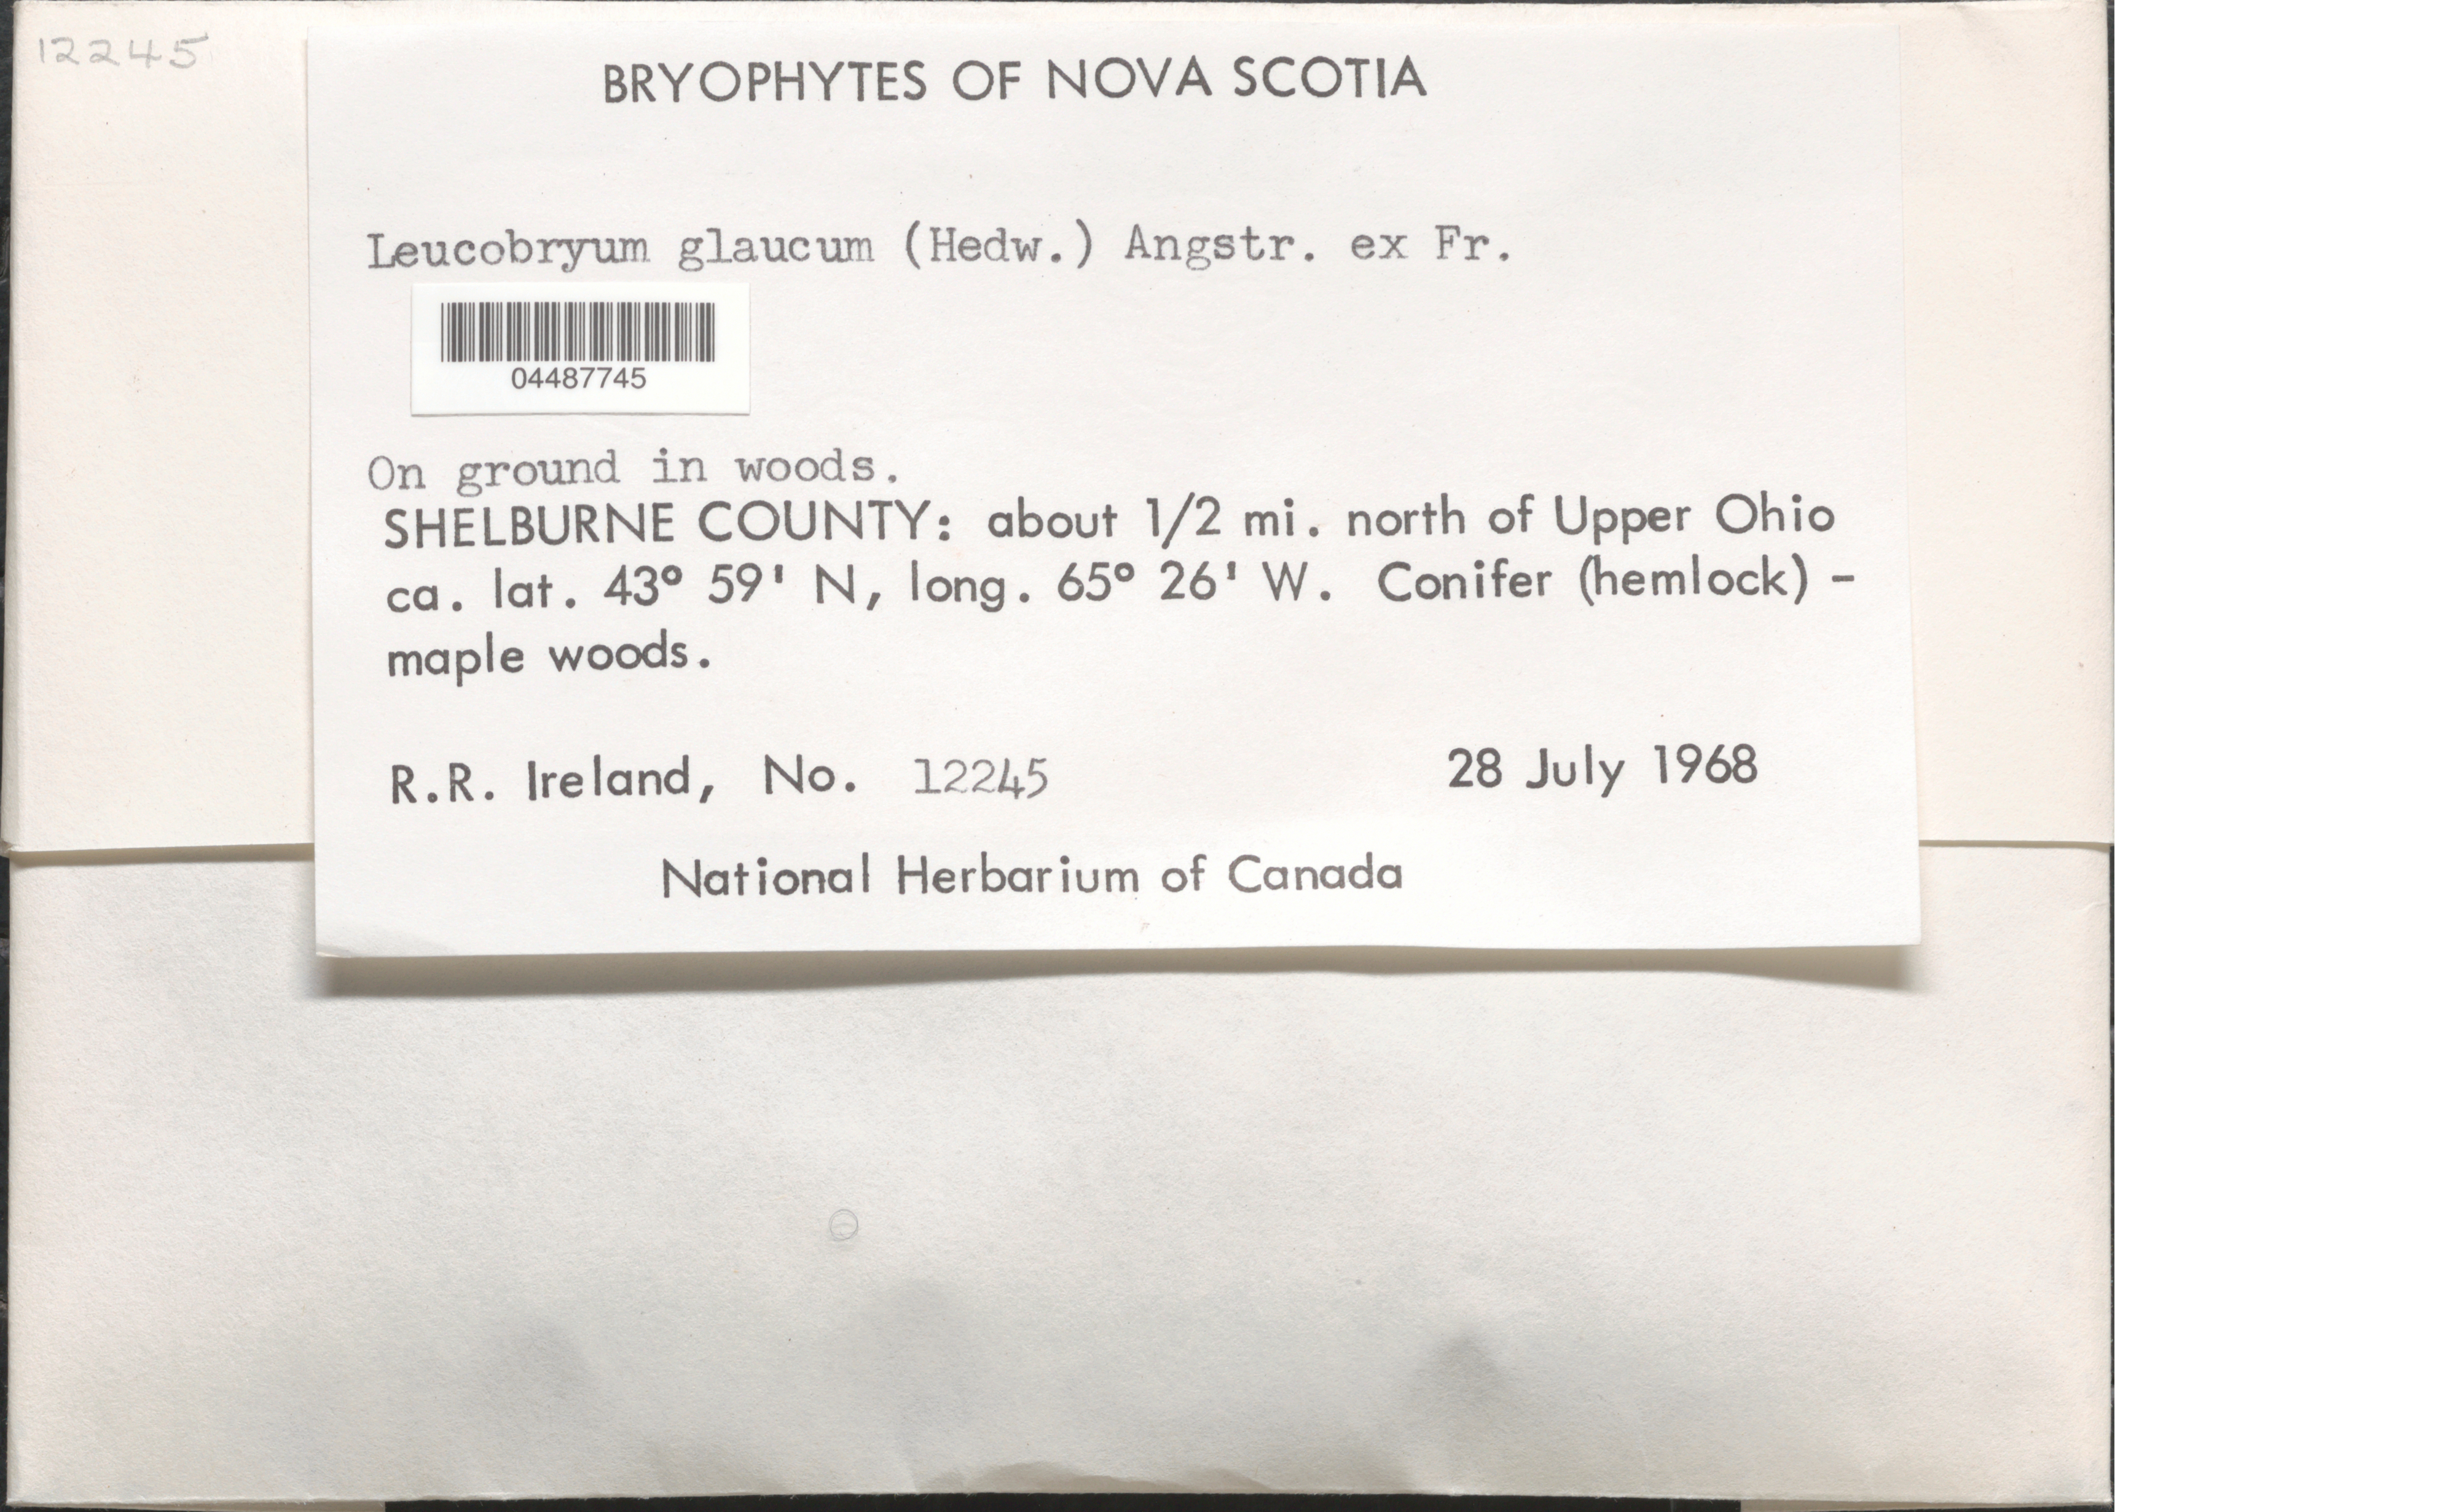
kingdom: Plantae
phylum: Bryophyta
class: Bryopsida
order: Dicranales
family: Leucobryaceae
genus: Leucobryum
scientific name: Leucobryum glaucum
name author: (Hedw.) Ångstr.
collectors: R. Ireland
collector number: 12245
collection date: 1968-07-28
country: Canada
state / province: Nova Scotia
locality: Shelburne County: about 1/2 mi. north of Upper Ohio.